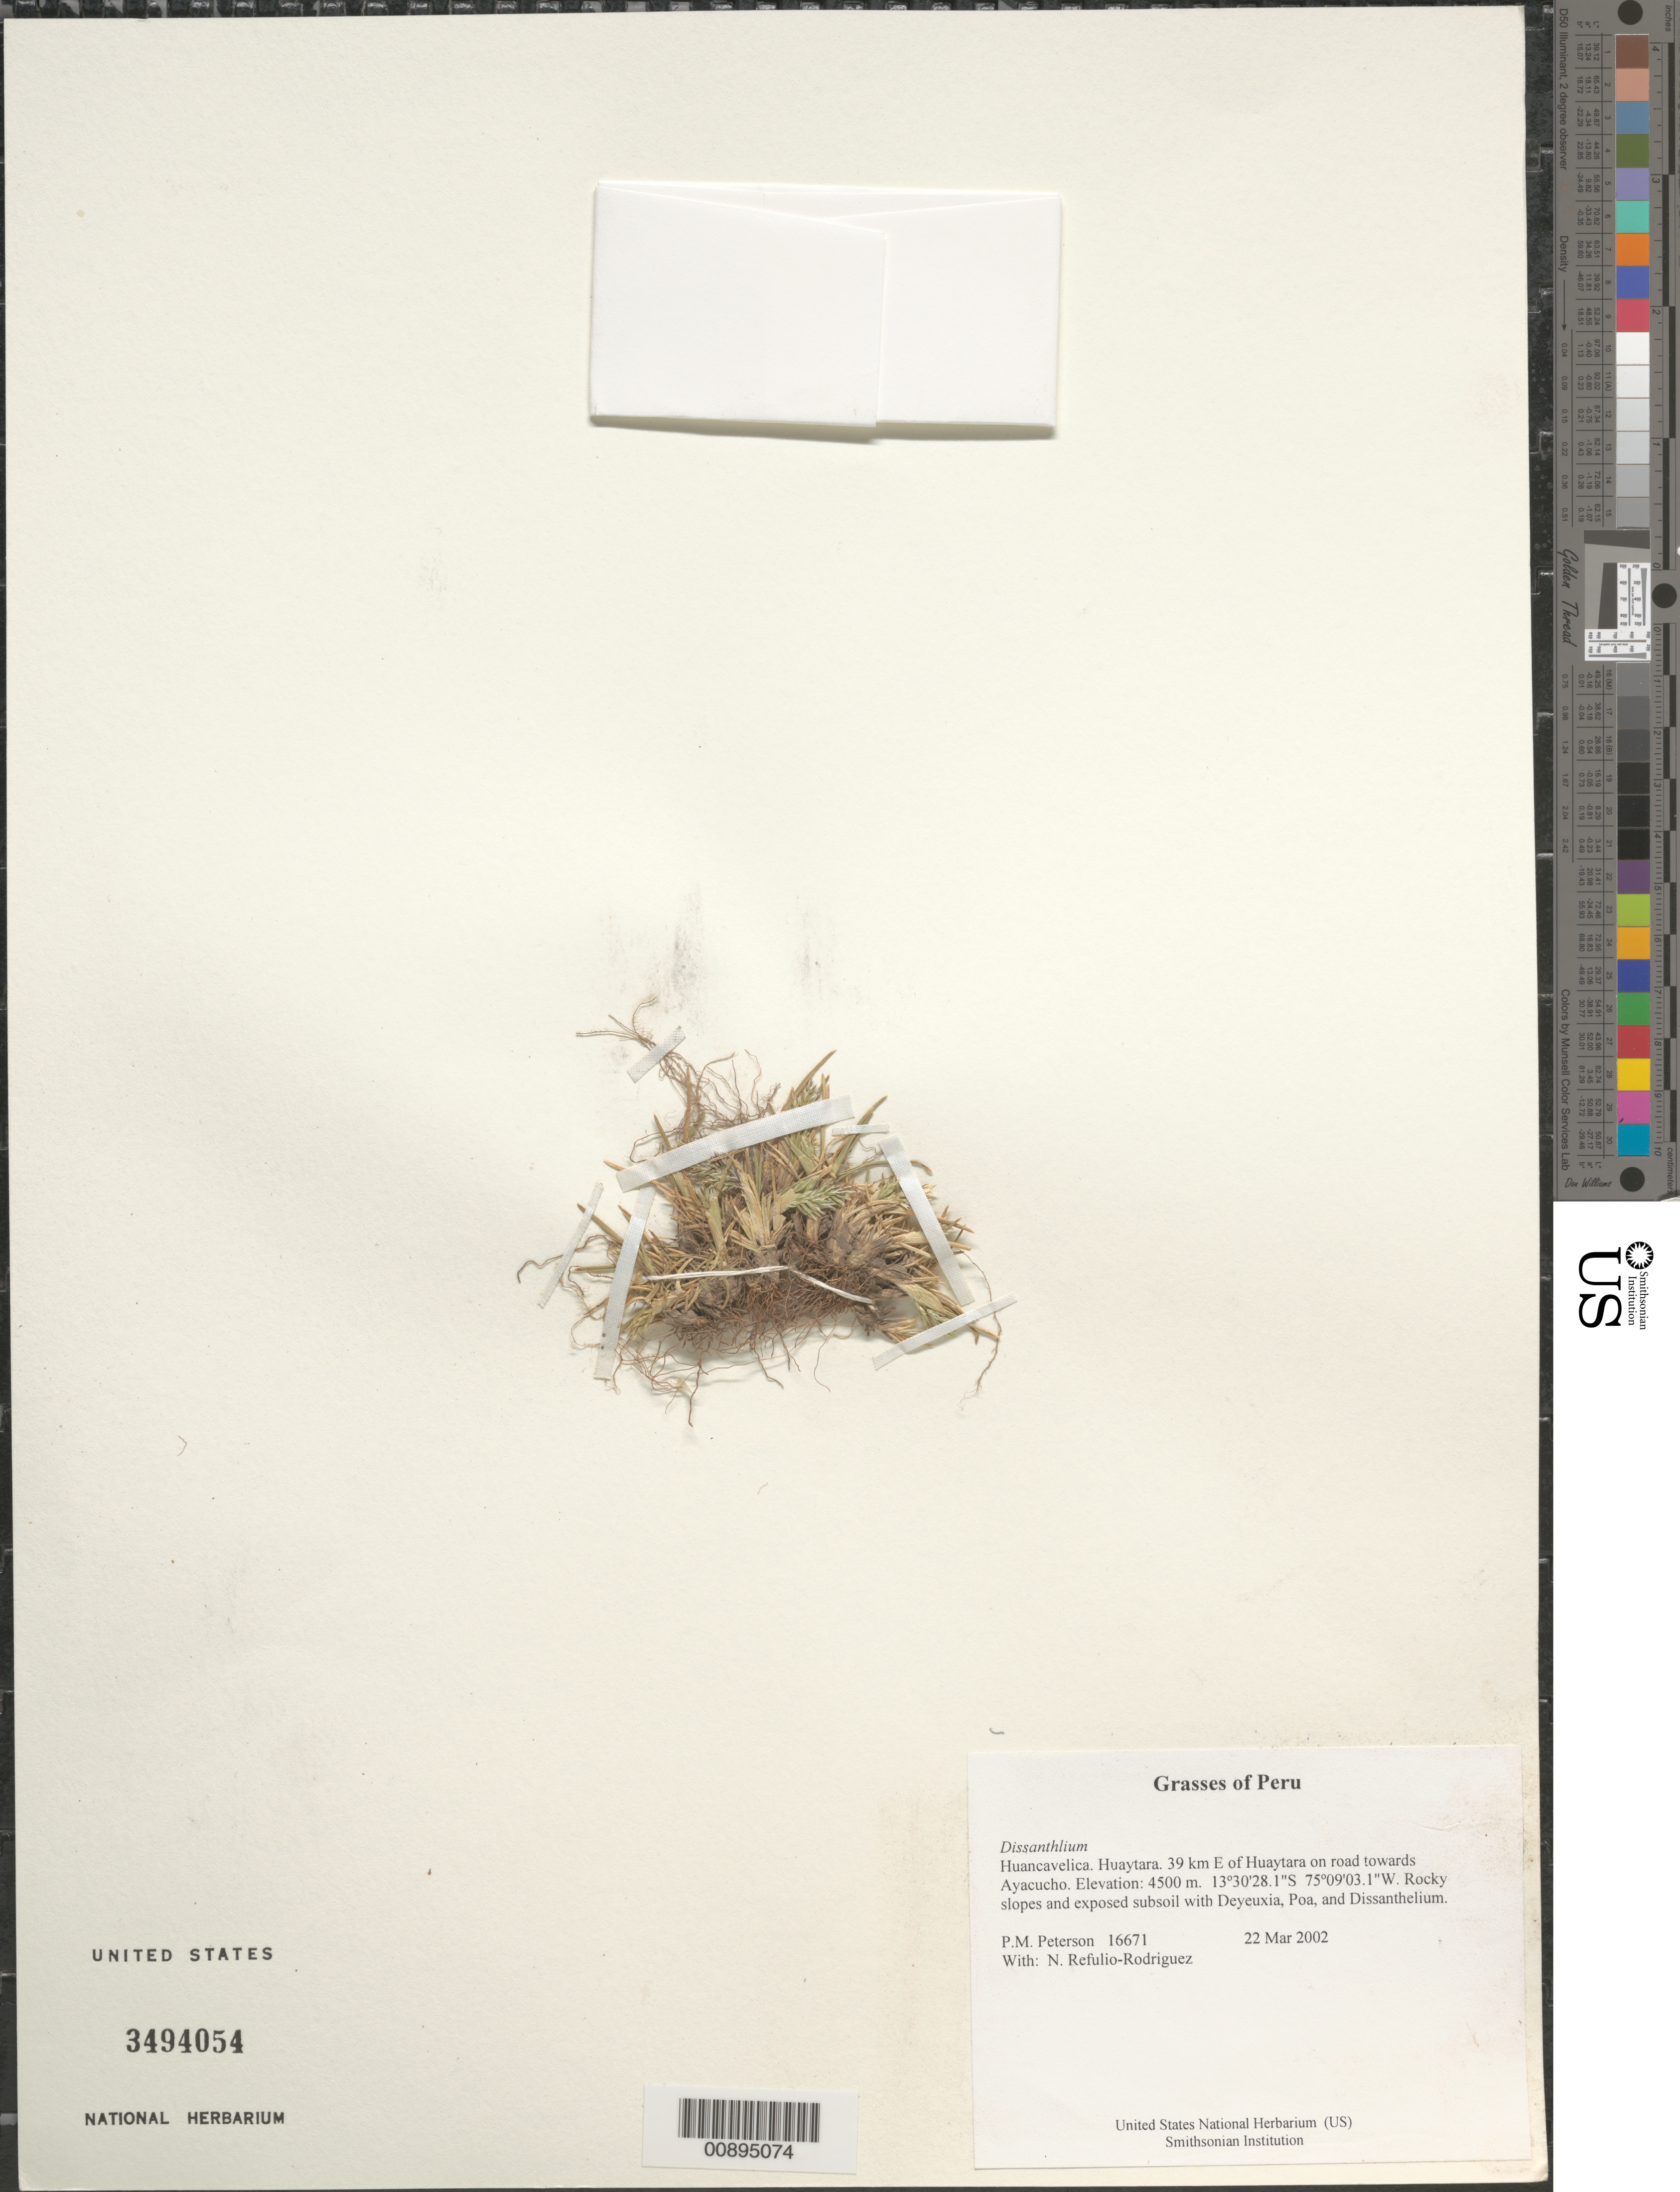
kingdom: Plantae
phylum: Tracheophyta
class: Liliopsida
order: Poales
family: Poaceae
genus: Dissanthelium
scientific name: Dissanthelium sp.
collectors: P. M. Peterson & N. Refulio-Rodríguez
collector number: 16671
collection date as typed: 22 Mar 2002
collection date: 2002-03-22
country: Peru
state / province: Huancavelica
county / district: Huaytara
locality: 39 km E of Huaytara on road towards Ayacucho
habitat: Rocky slopes and exposed subsoil with ~Deyeuxia, Poa, and Dissanthelium~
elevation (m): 4500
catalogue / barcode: US 3494054